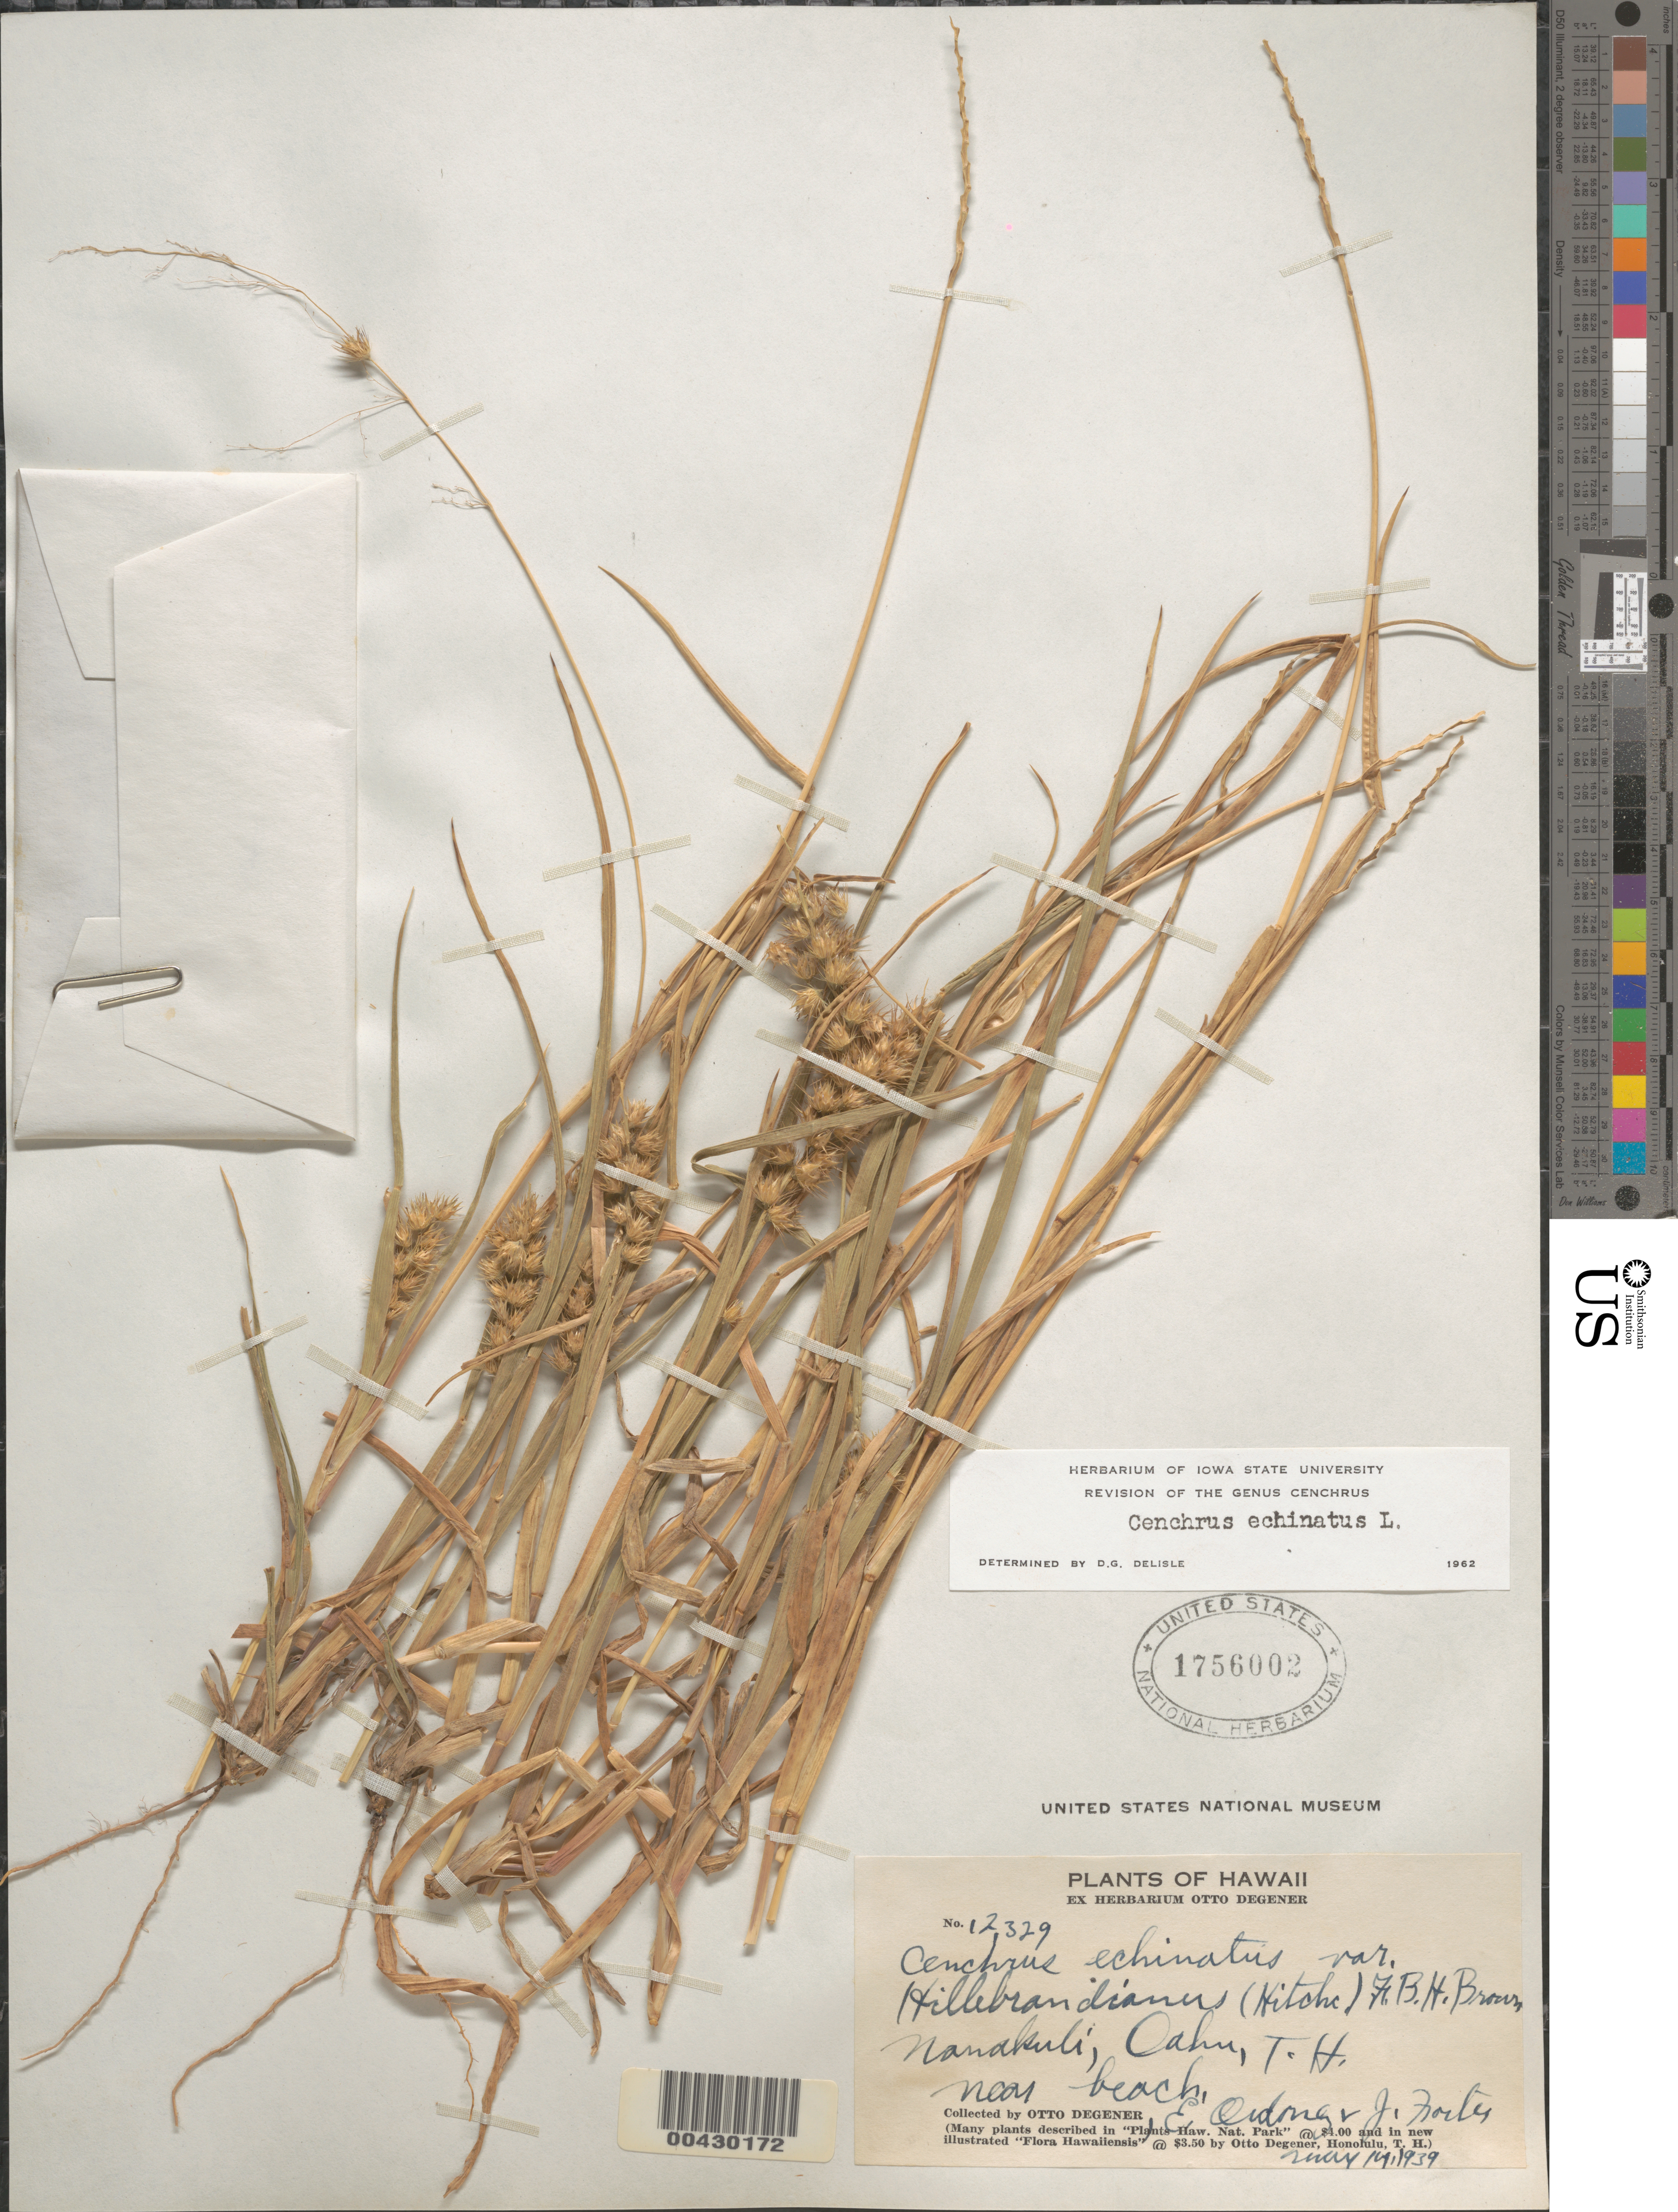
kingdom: Plantae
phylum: Tracheophyta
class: Liliopsida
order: Poales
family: Poaceae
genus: Cenchrus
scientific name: Cenchrus echinatus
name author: L.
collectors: O. Degener, E. Ordonez & J. Foster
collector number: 12329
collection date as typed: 19 May 1939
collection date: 1939-05-19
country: United States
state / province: Hawaii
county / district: Honolulu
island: Oahu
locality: Nanakuli, near beach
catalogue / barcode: US 1756002